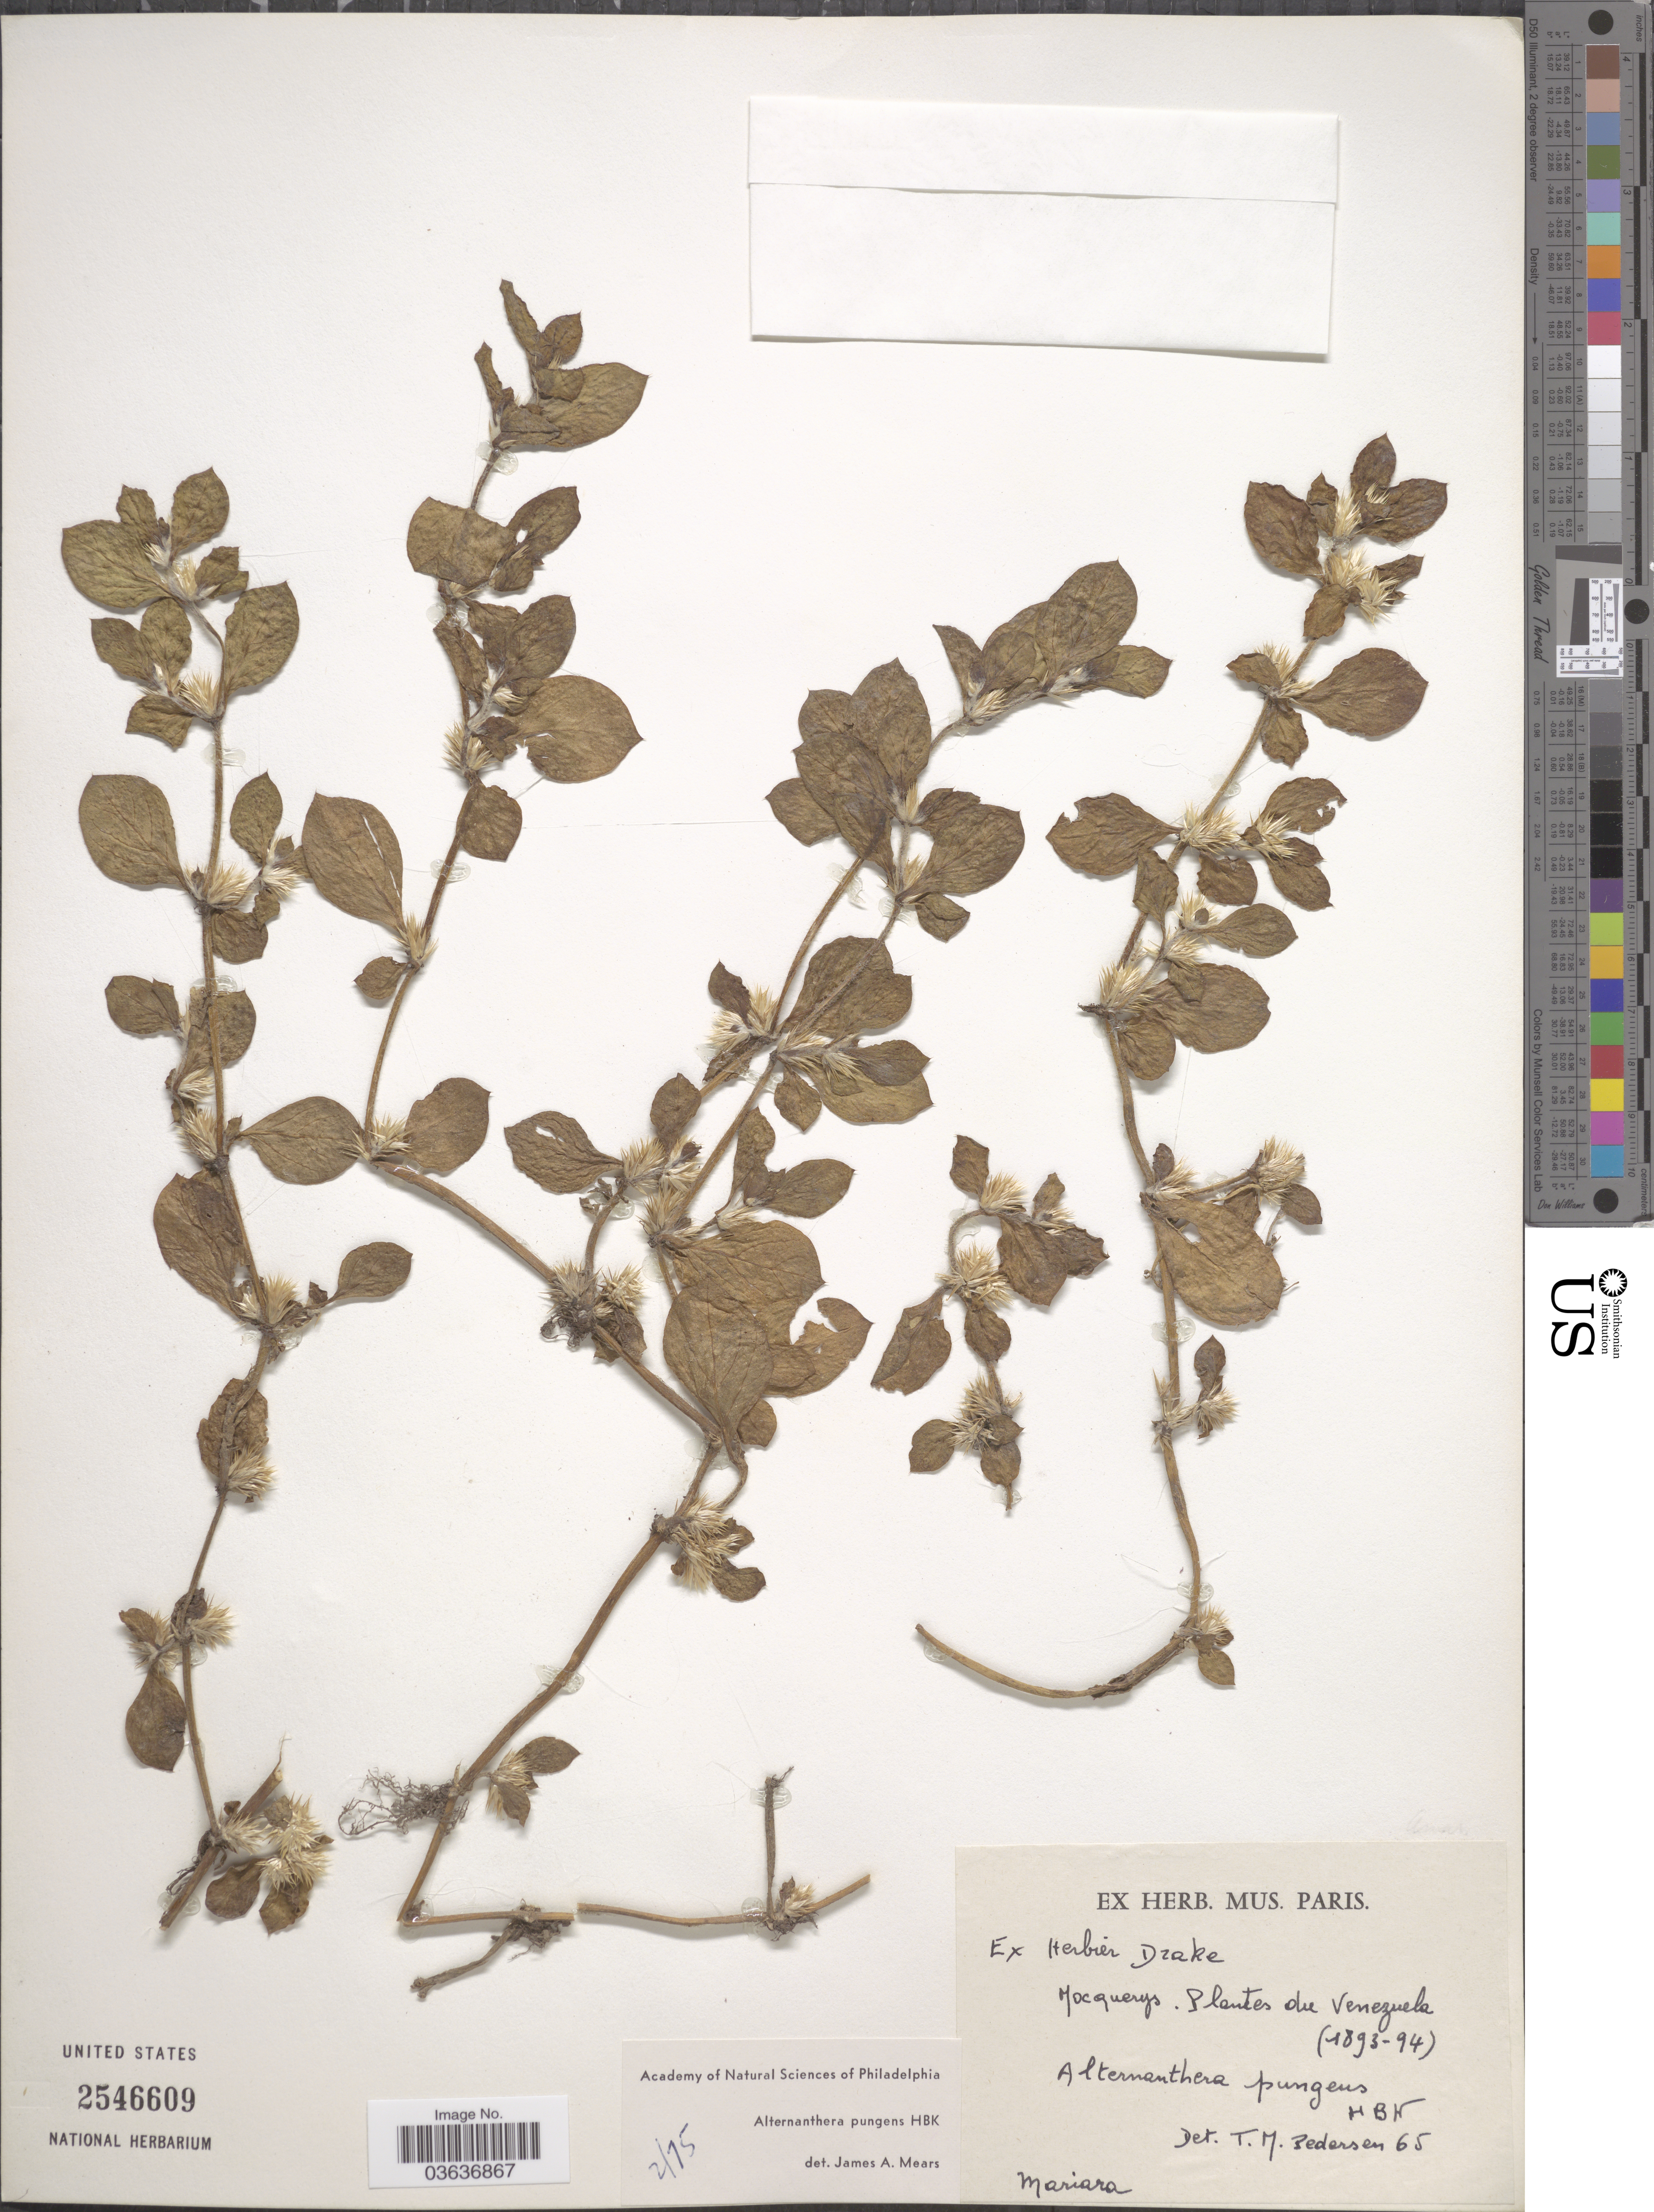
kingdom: Plantae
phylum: Tracheophyta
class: Magnoliopsida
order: Caryophyllales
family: Amaranthaceae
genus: Alternanthera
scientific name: Alternanthera pungens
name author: Kunth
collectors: A. Mocquerys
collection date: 1893/1894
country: Venezuela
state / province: Carabobo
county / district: Diego Ibarra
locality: Mariara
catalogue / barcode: US 2546609